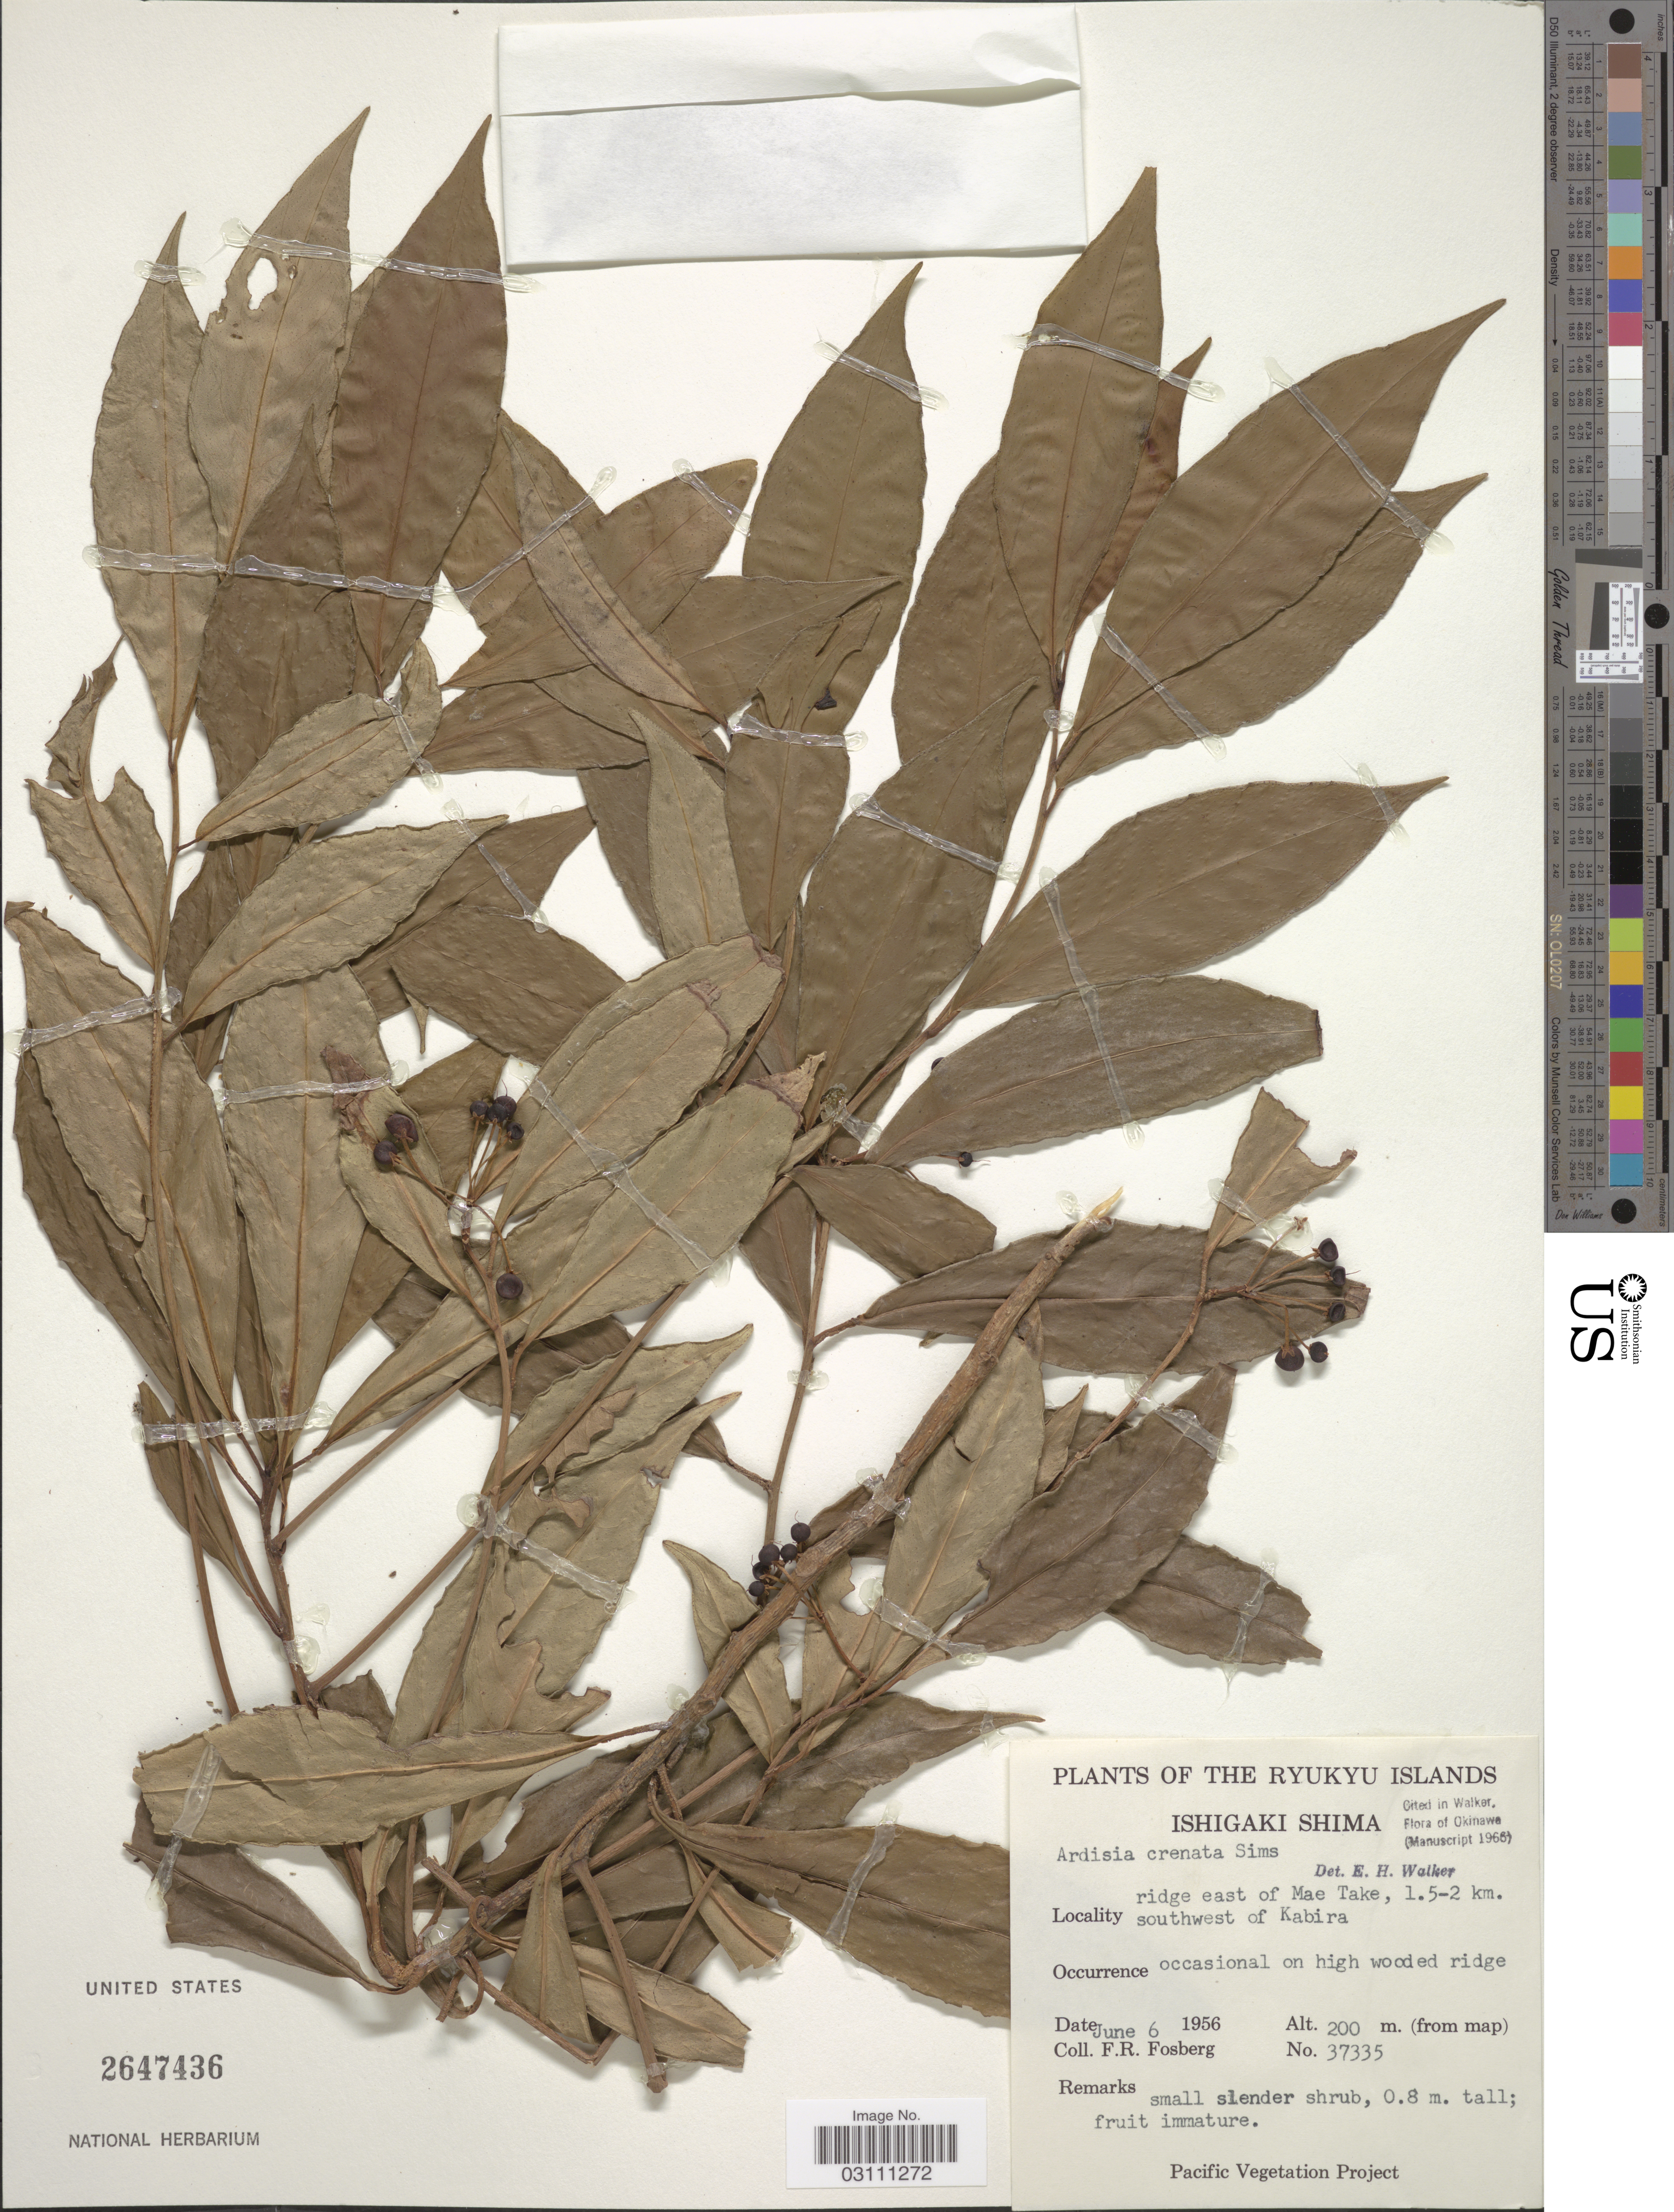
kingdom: Plantae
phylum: Tracheophyta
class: Magnoliopsida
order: Ericales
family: Primulaceae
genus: Ardisia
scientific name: Ardisia crenata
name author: Sims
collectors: F. R. Fosberg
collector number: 37335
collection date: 1956-06-06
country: Japan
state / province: Okinawa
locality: The Ryukyu Islands. Ishigaki Shima. Ridge east of Mae Take, 1.5-2 km. southwest of Kabira.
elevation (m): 200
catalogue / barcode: US 2647436